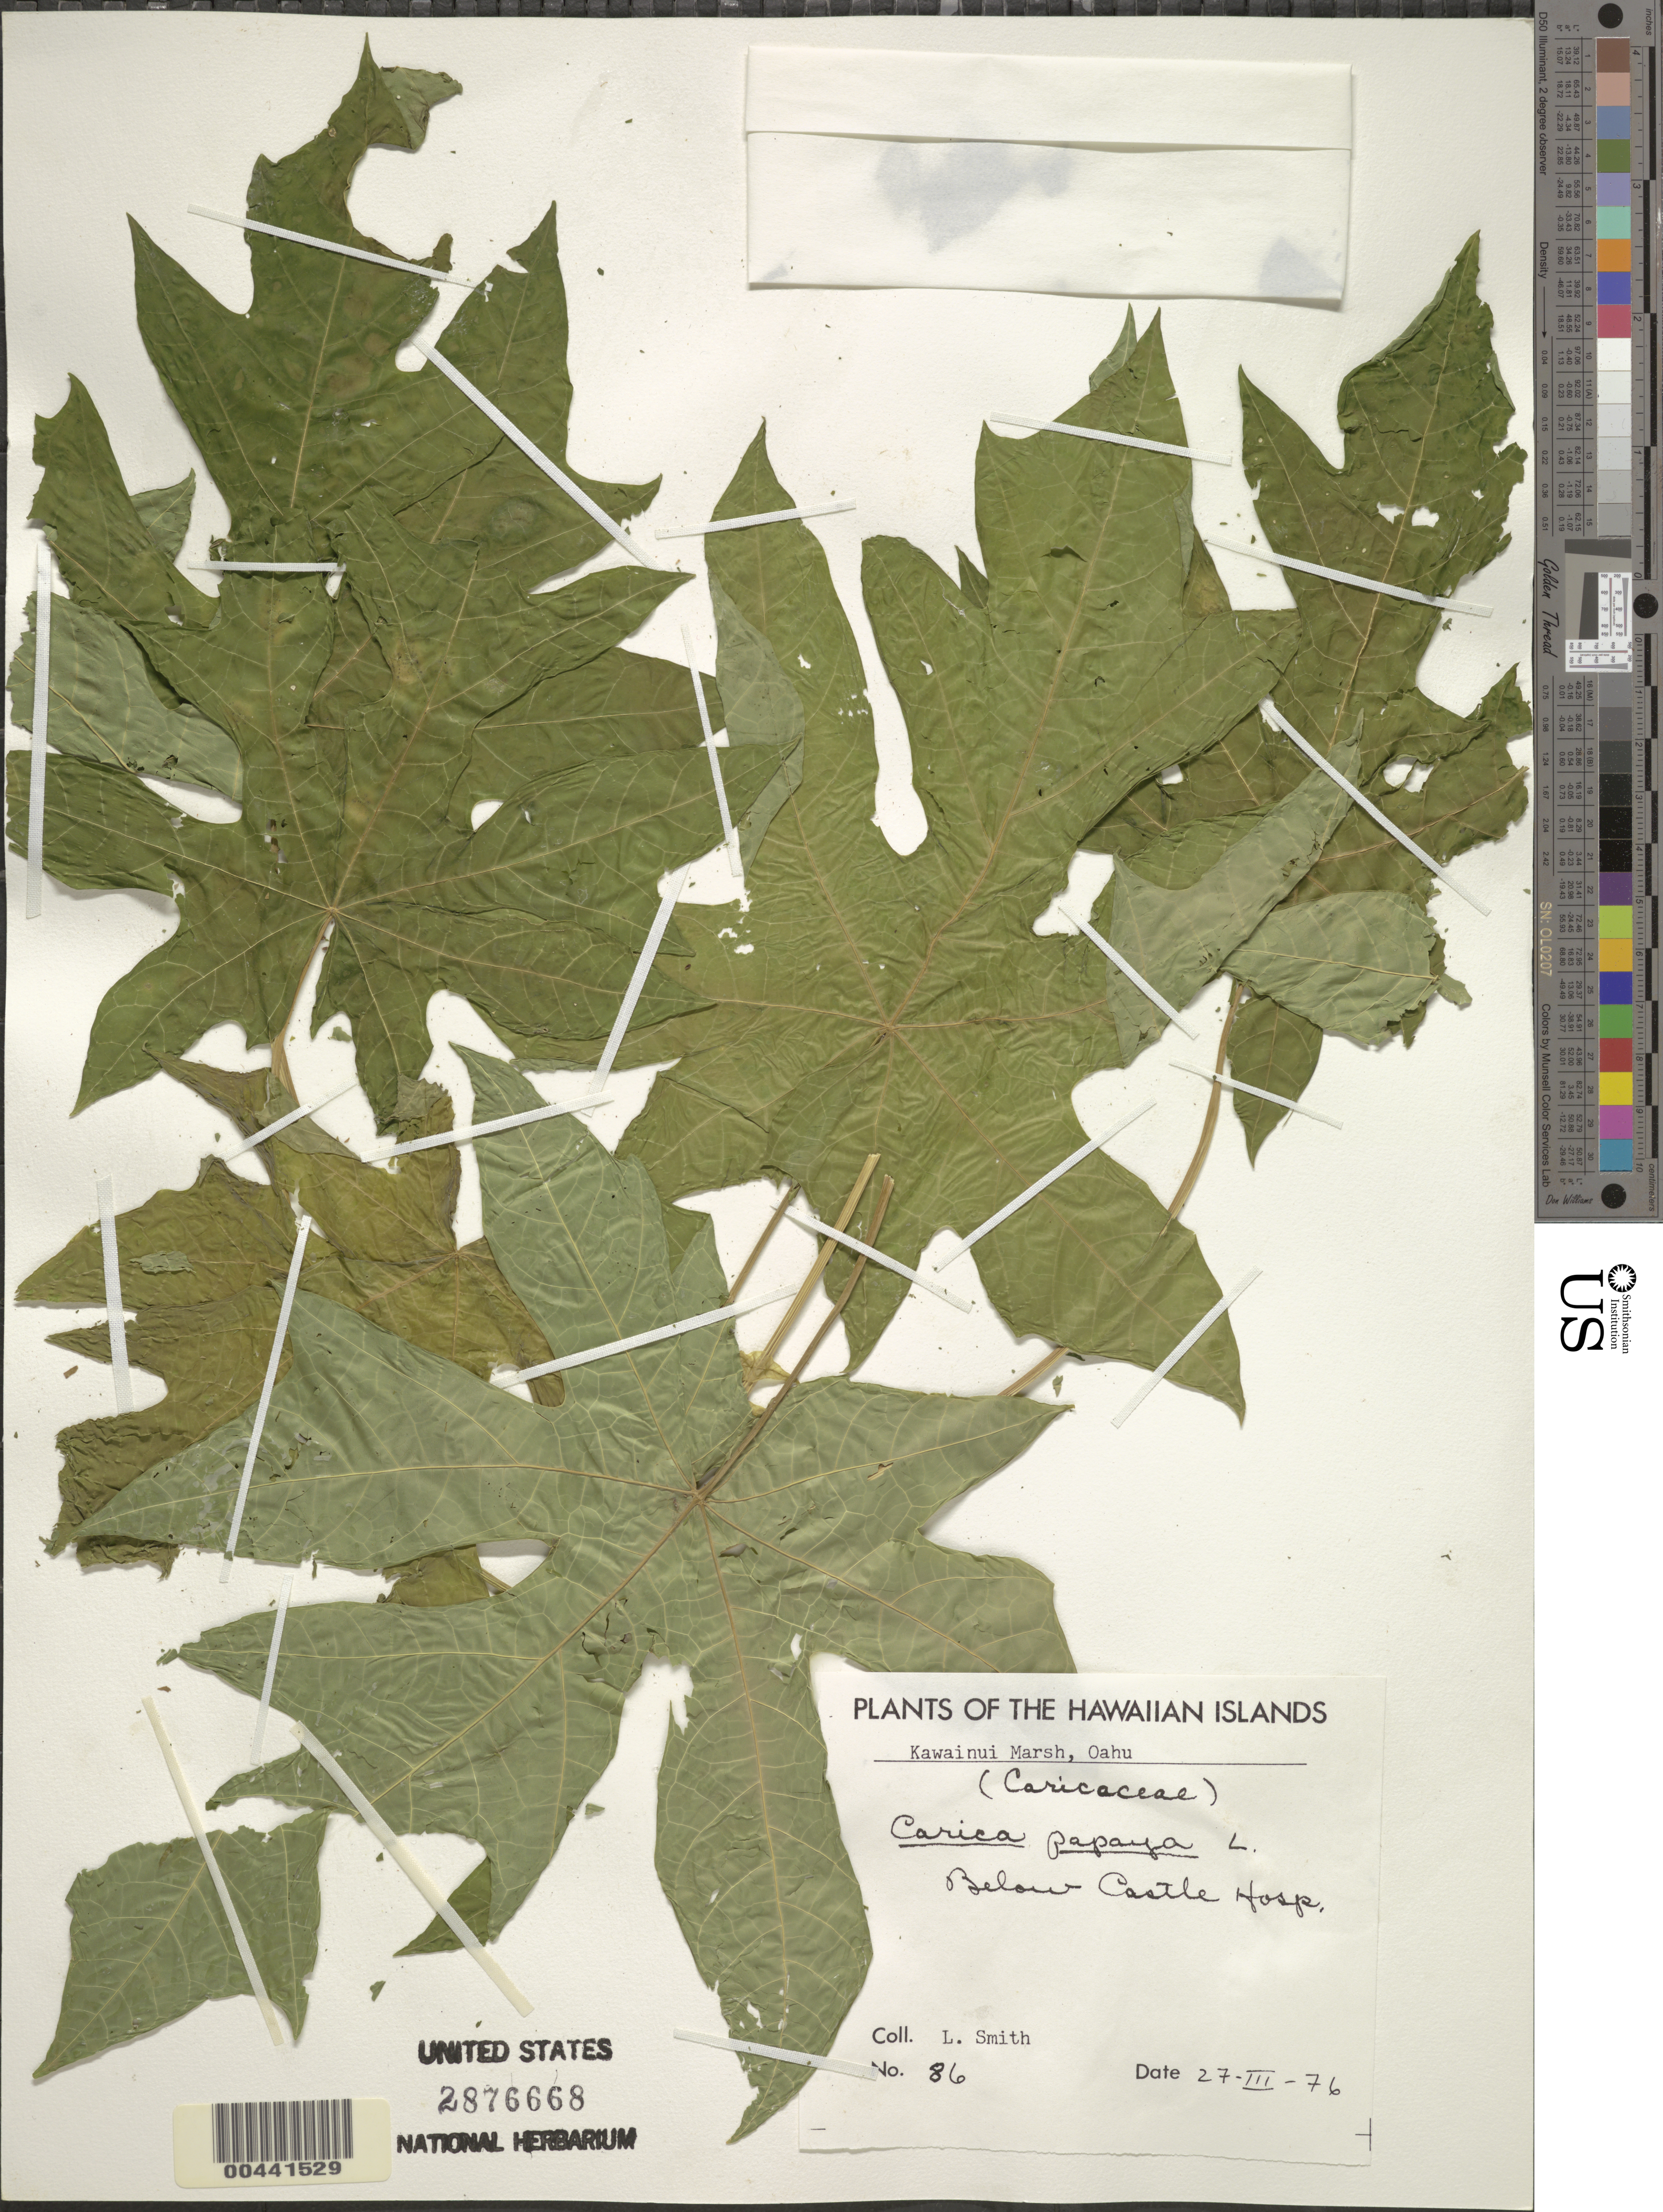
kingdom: Plantae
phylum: Tracheophyta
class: Magnoliopsida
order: Brassicales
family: Caricaceae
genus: Carica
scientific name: Carica papaya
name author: L.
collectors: L. Smith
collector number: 86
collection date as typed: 27 Mar 1976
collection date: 1976-03-27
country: United States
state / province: Hawaii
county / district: Honolulu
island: Oahu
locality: Below Castle Hosp., Kawainui Marsh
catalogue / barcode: US 2876668